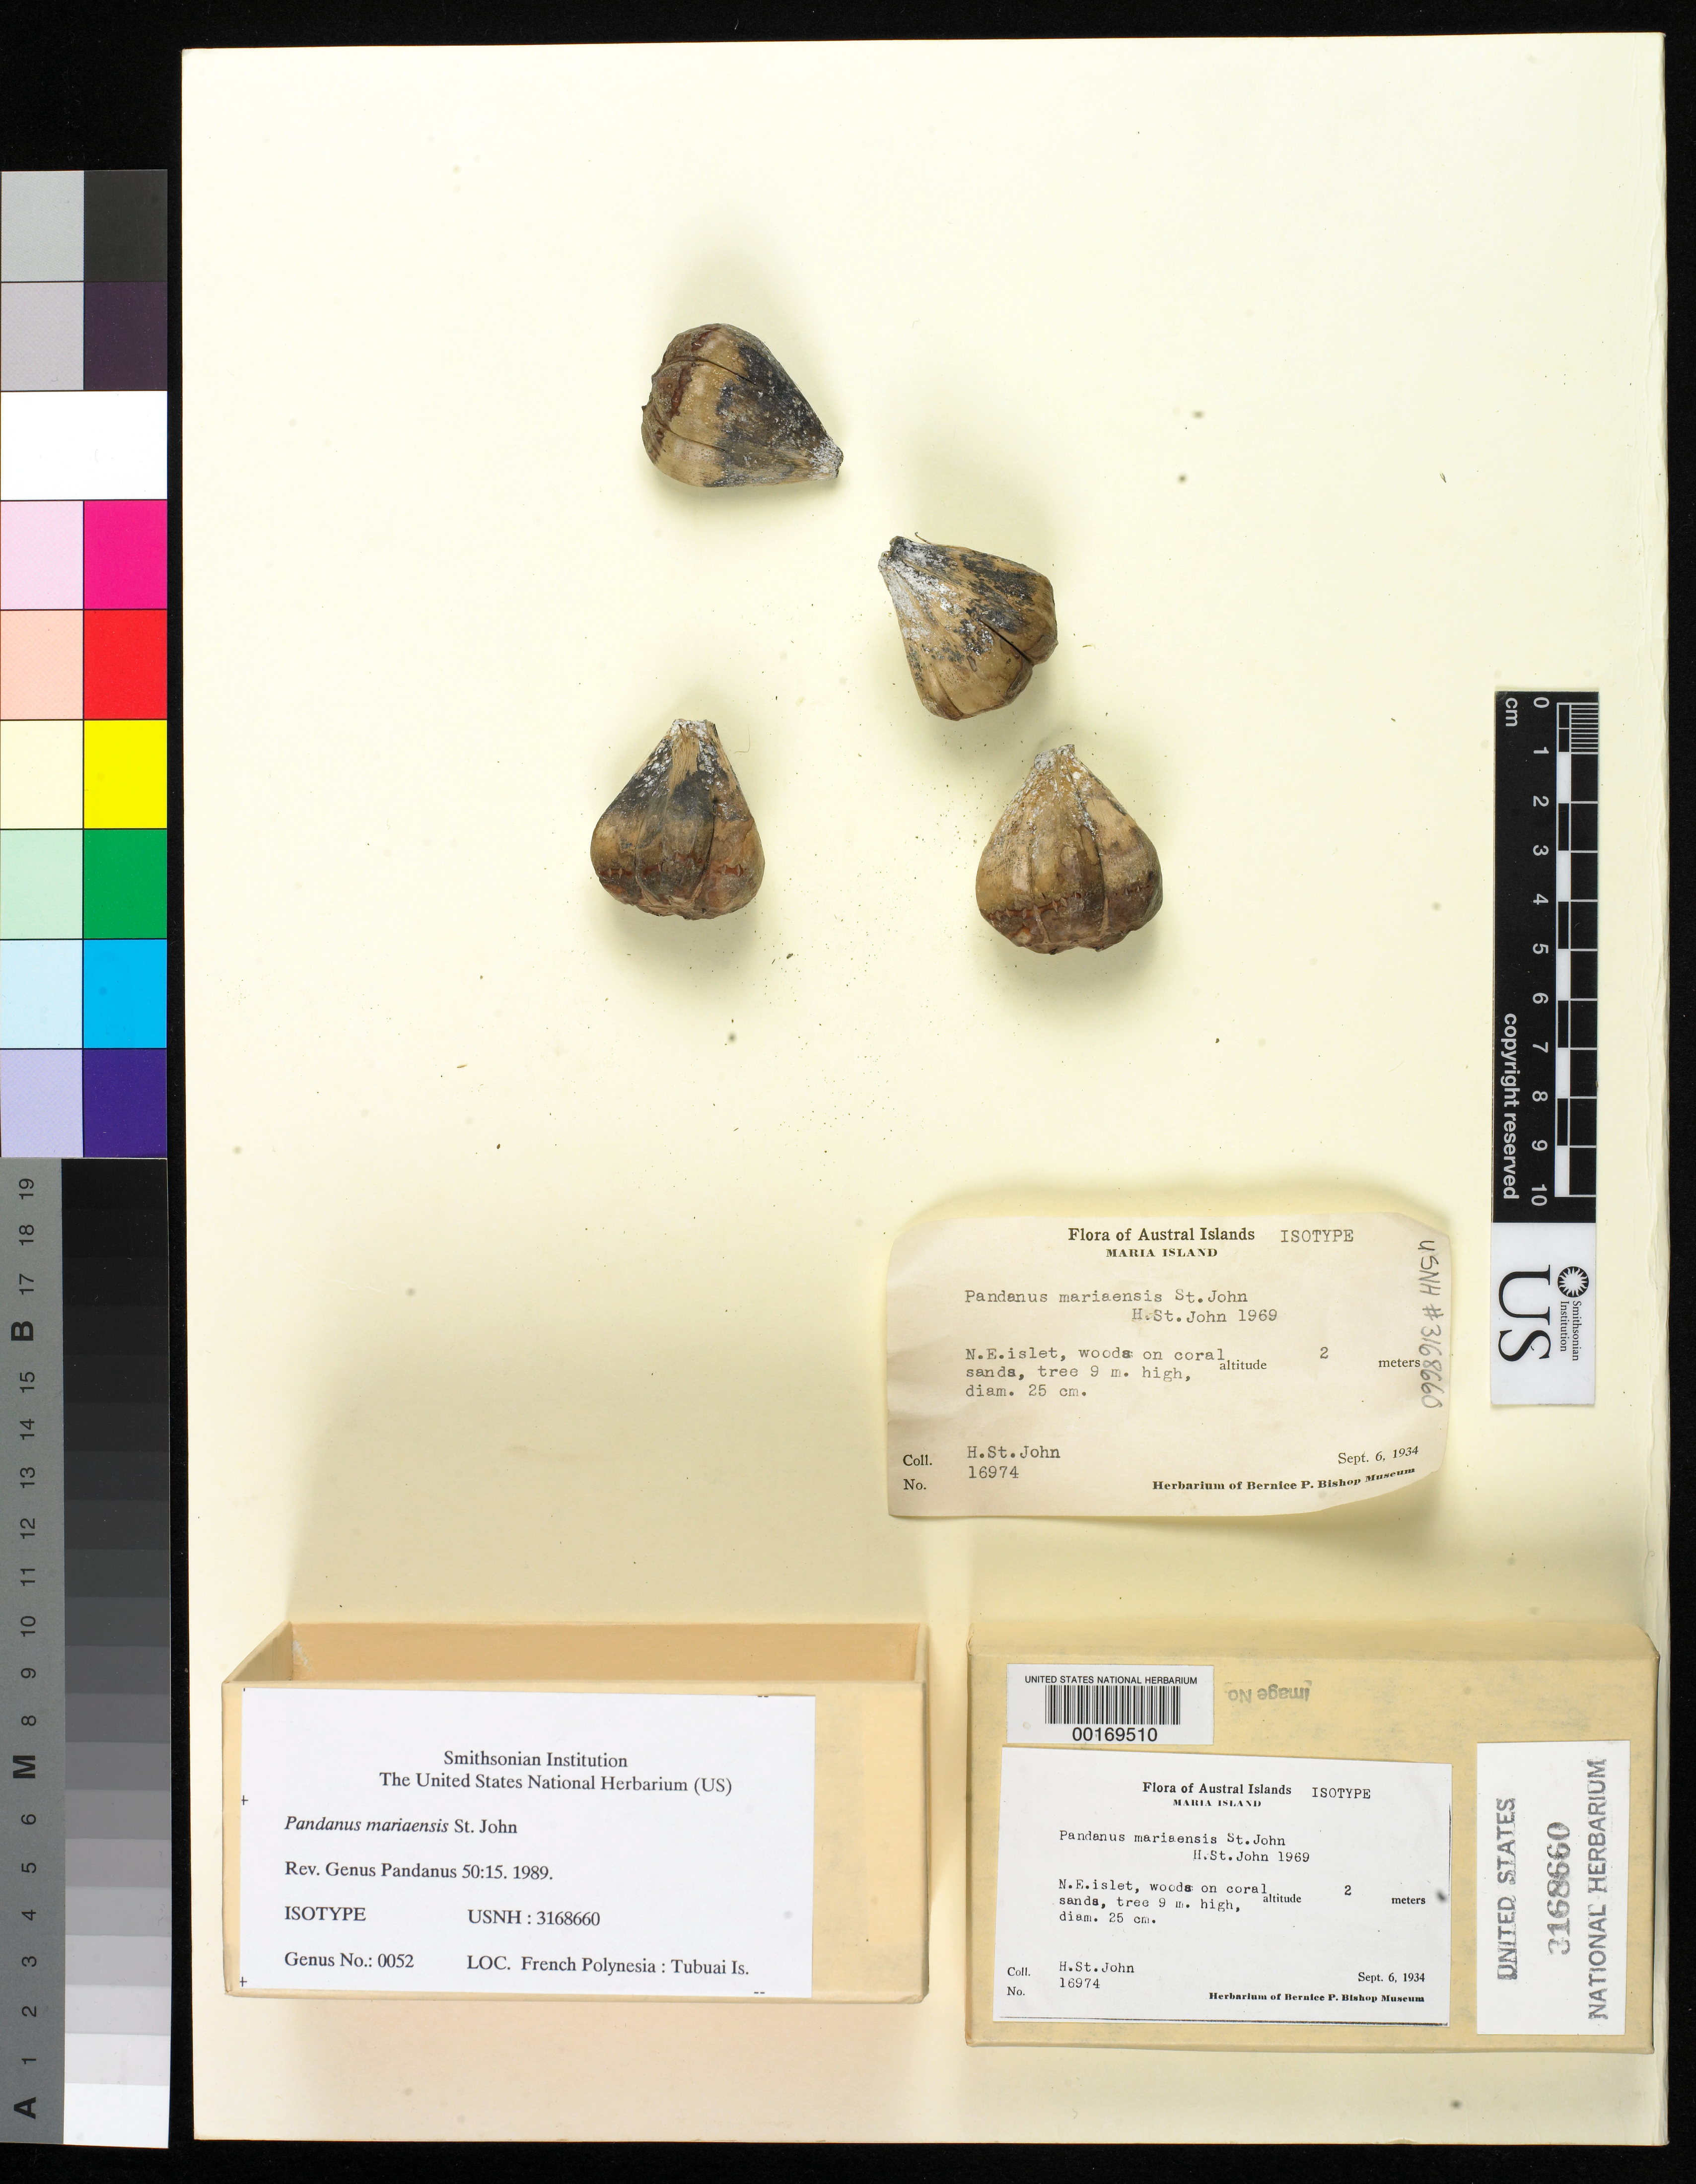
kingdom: Plantae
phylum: Tracheophyta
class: Liliopsida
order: Pandanales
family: Pandanaceae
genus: Pandanus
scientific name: Pandanus mariaensis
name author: H. St. John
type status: Isotype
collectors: H. St. John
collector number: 16974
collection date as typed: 06 Sep 1934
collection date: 1934-09-06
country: French Polynesia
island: Maria Atoll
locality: NE islet, woods on coral sands. [Tubuai Is.]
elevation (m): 2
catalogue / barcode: US 3168660